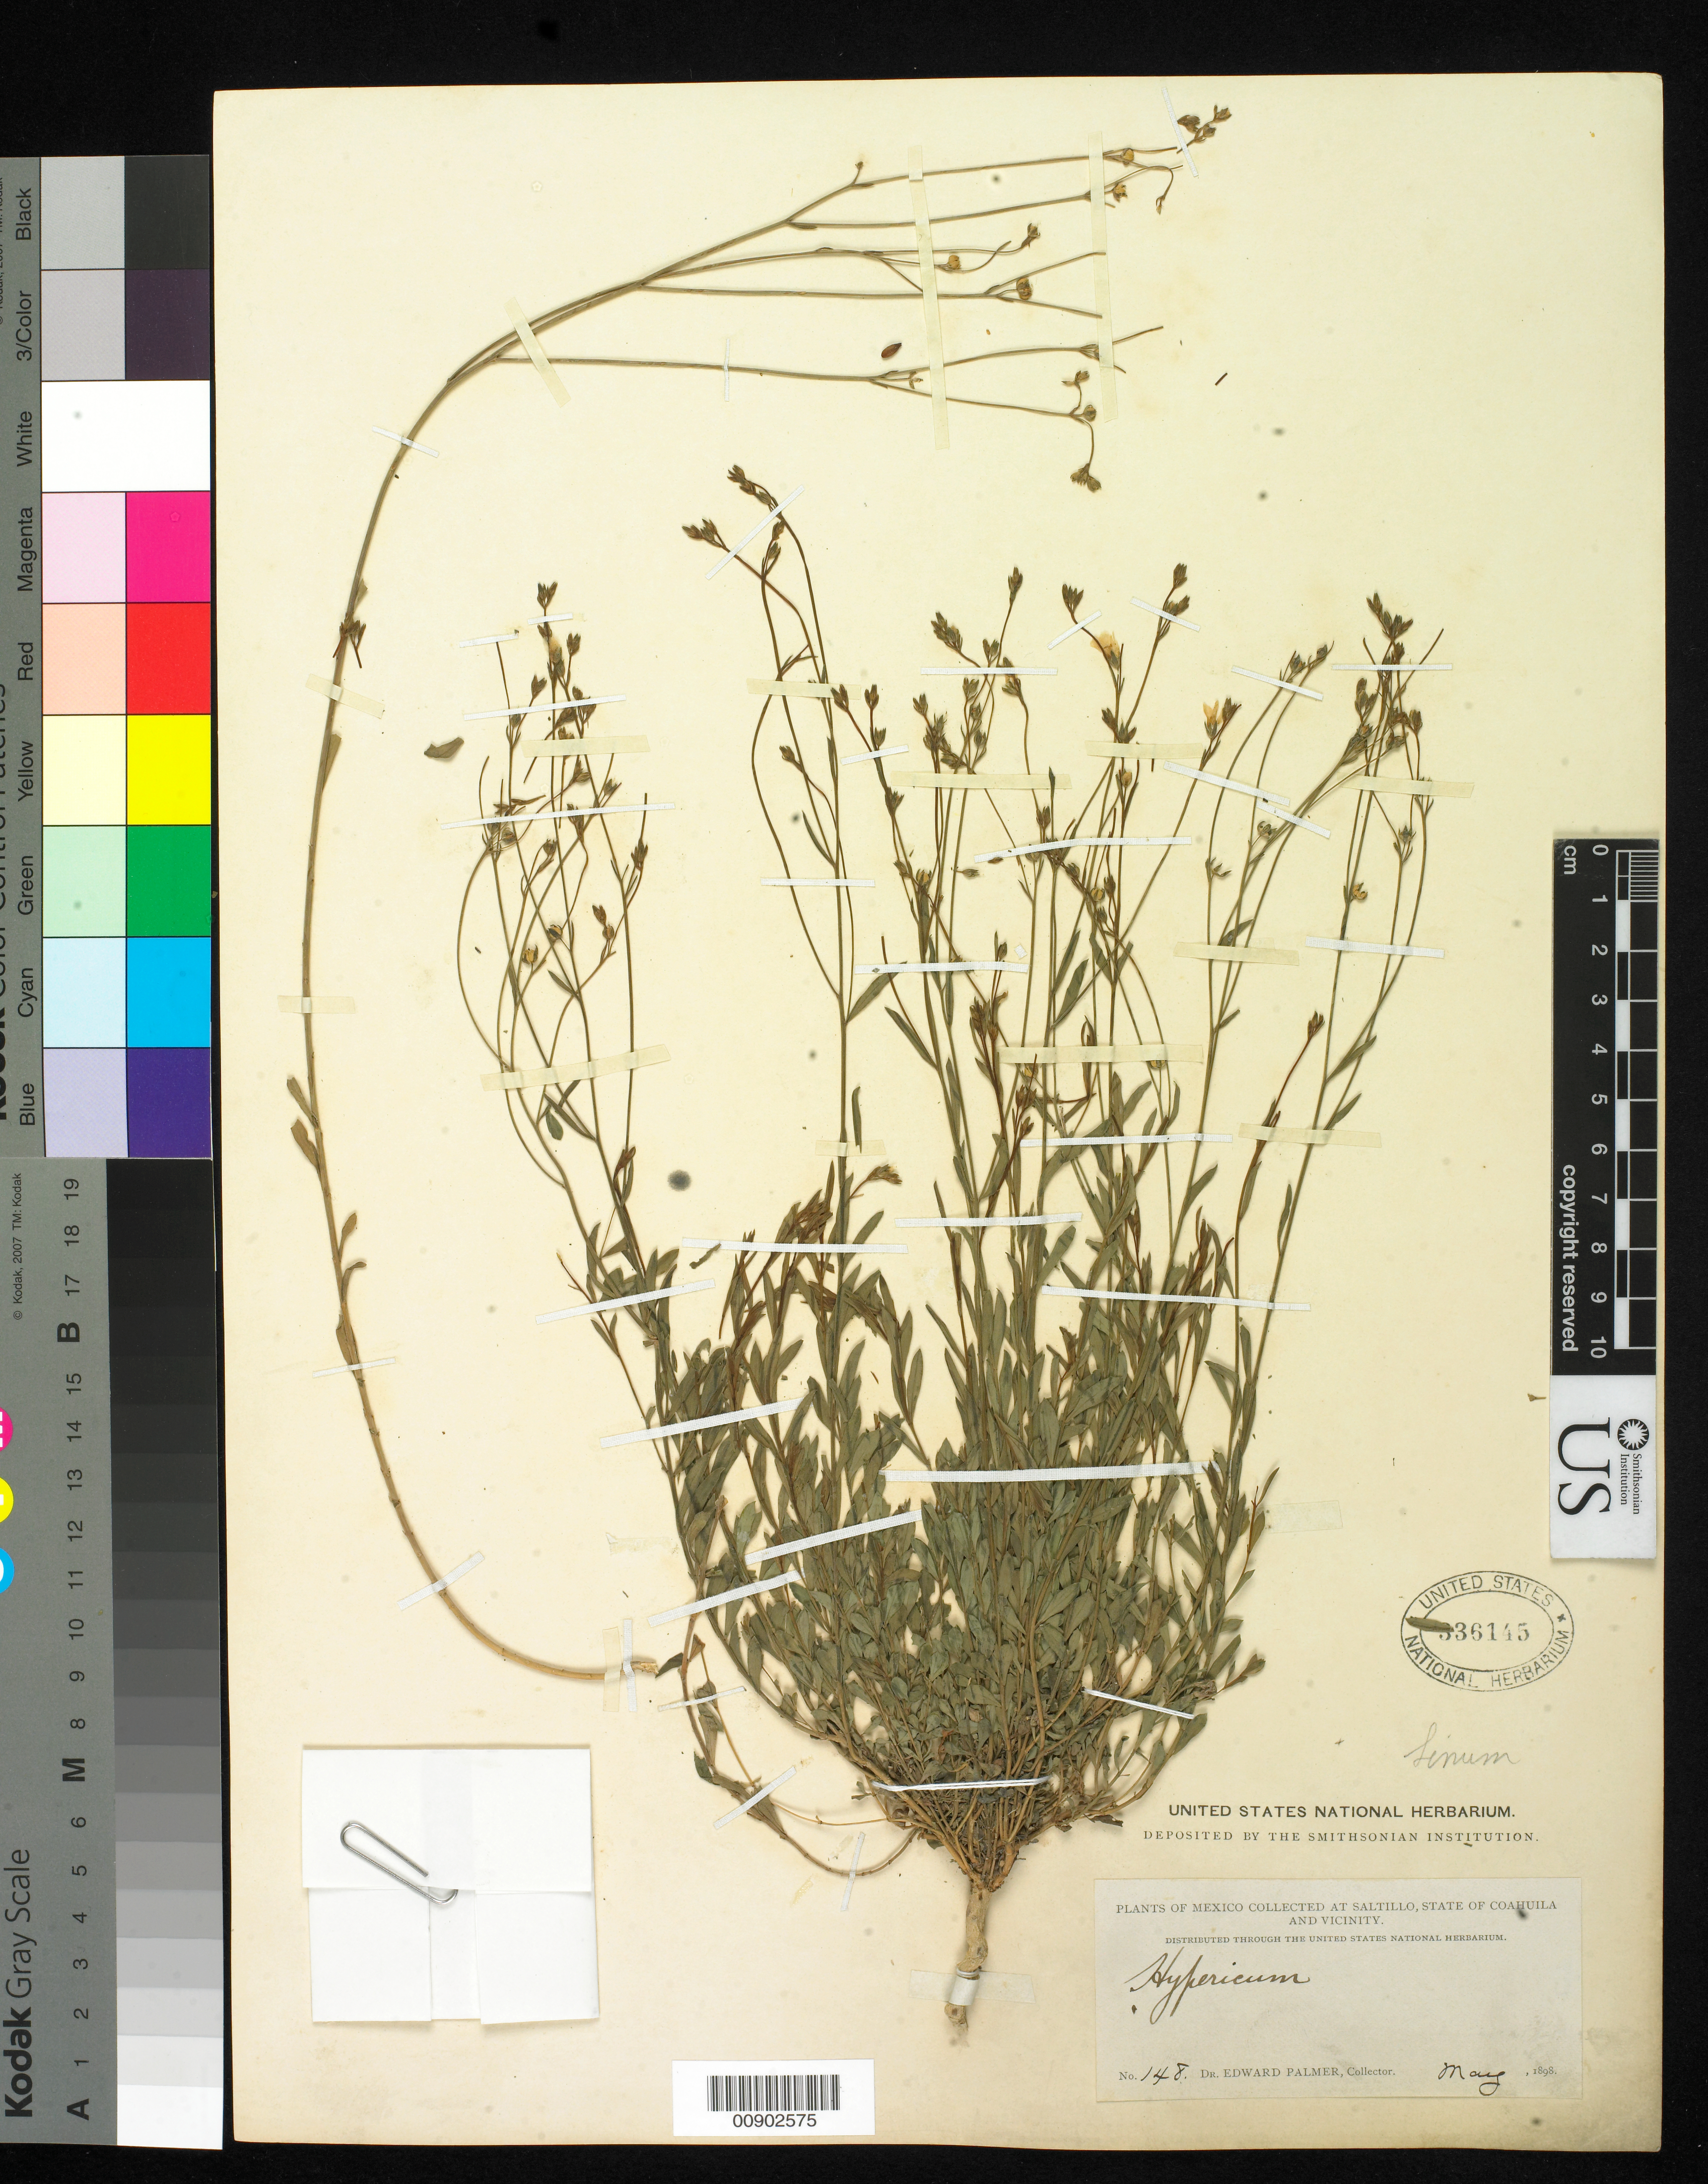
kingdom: Plantae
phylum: Tracheophyta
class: Magnoliopsida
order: Malpighiales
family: Hypericaceae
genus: Hypericum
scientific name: Hypericum sp.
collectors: E. Palmer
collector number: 148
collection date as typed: May 1898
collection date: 1898-05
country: Mexico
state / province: Coahuila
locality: Saltillo, Coahuila and vicinity.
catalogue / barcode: US 336145